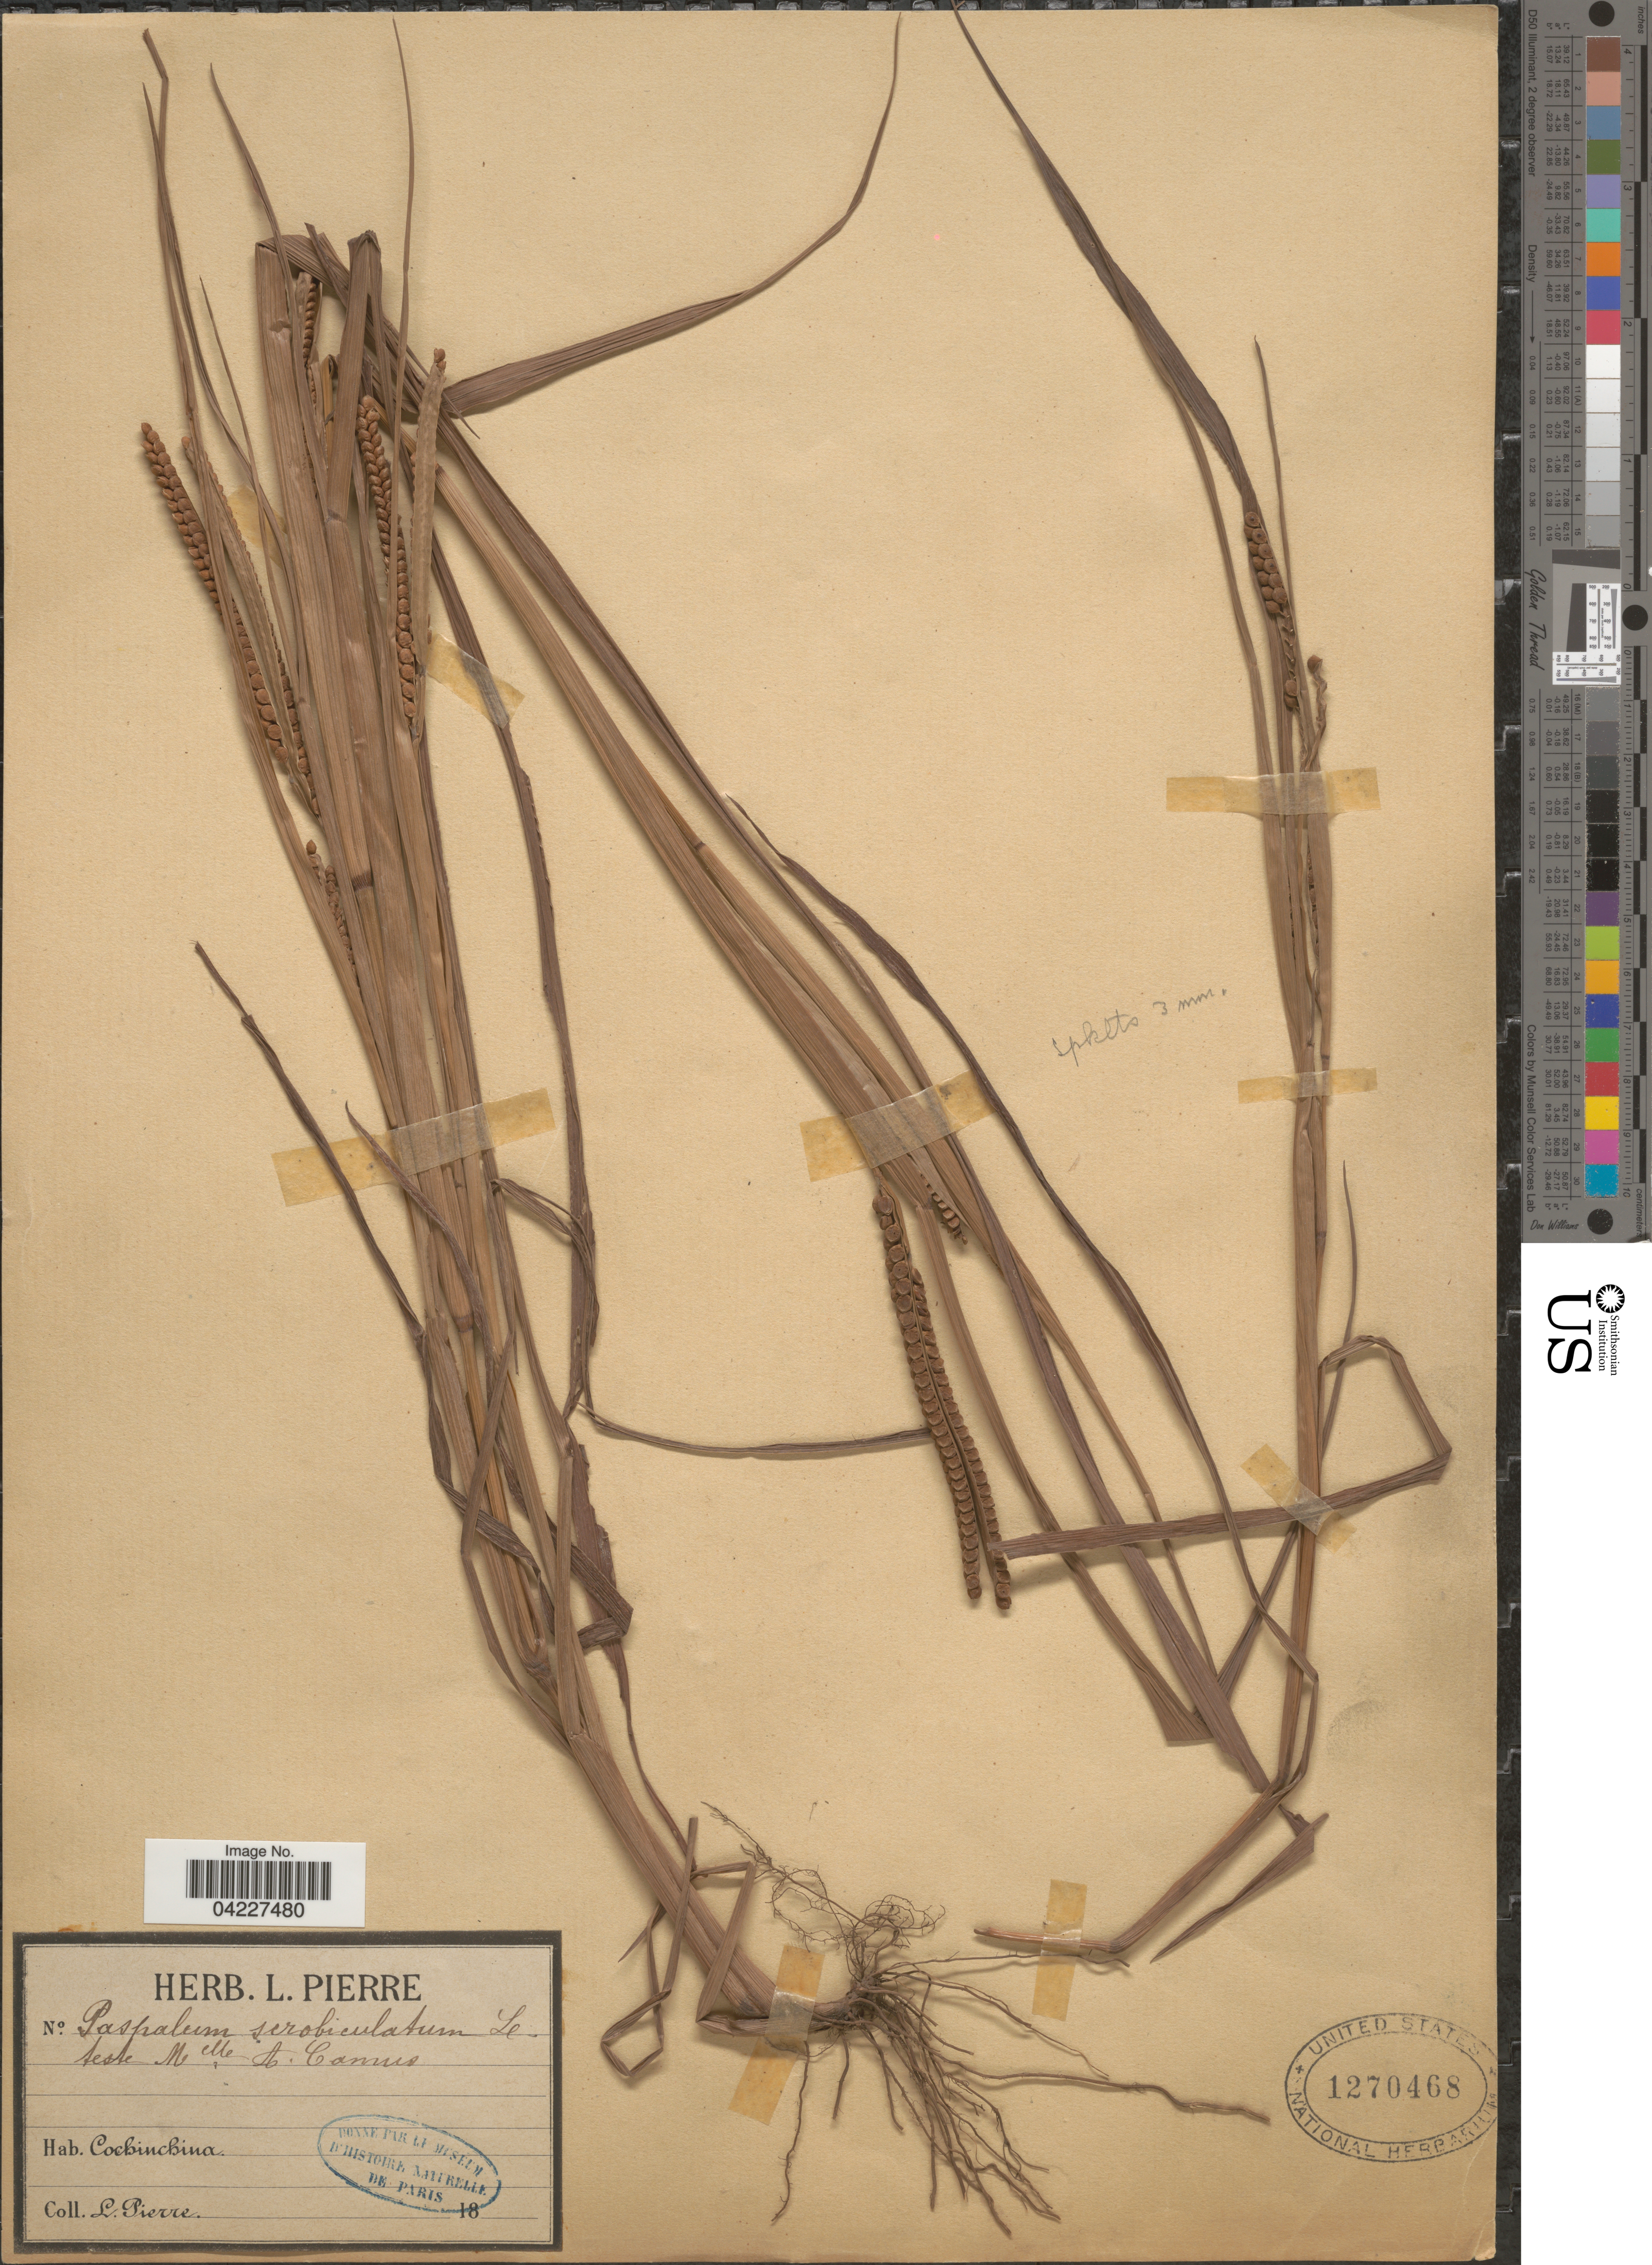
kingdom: Plantae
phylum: Tracheophyta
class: Liliopsida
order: Poales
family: Poaceae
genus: Paspalum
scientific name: Paspalum scrobiculatum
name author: L.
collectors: L. Pierre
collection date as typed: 18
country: Vietnam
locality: Cochinchina.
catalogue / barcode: US 1270468